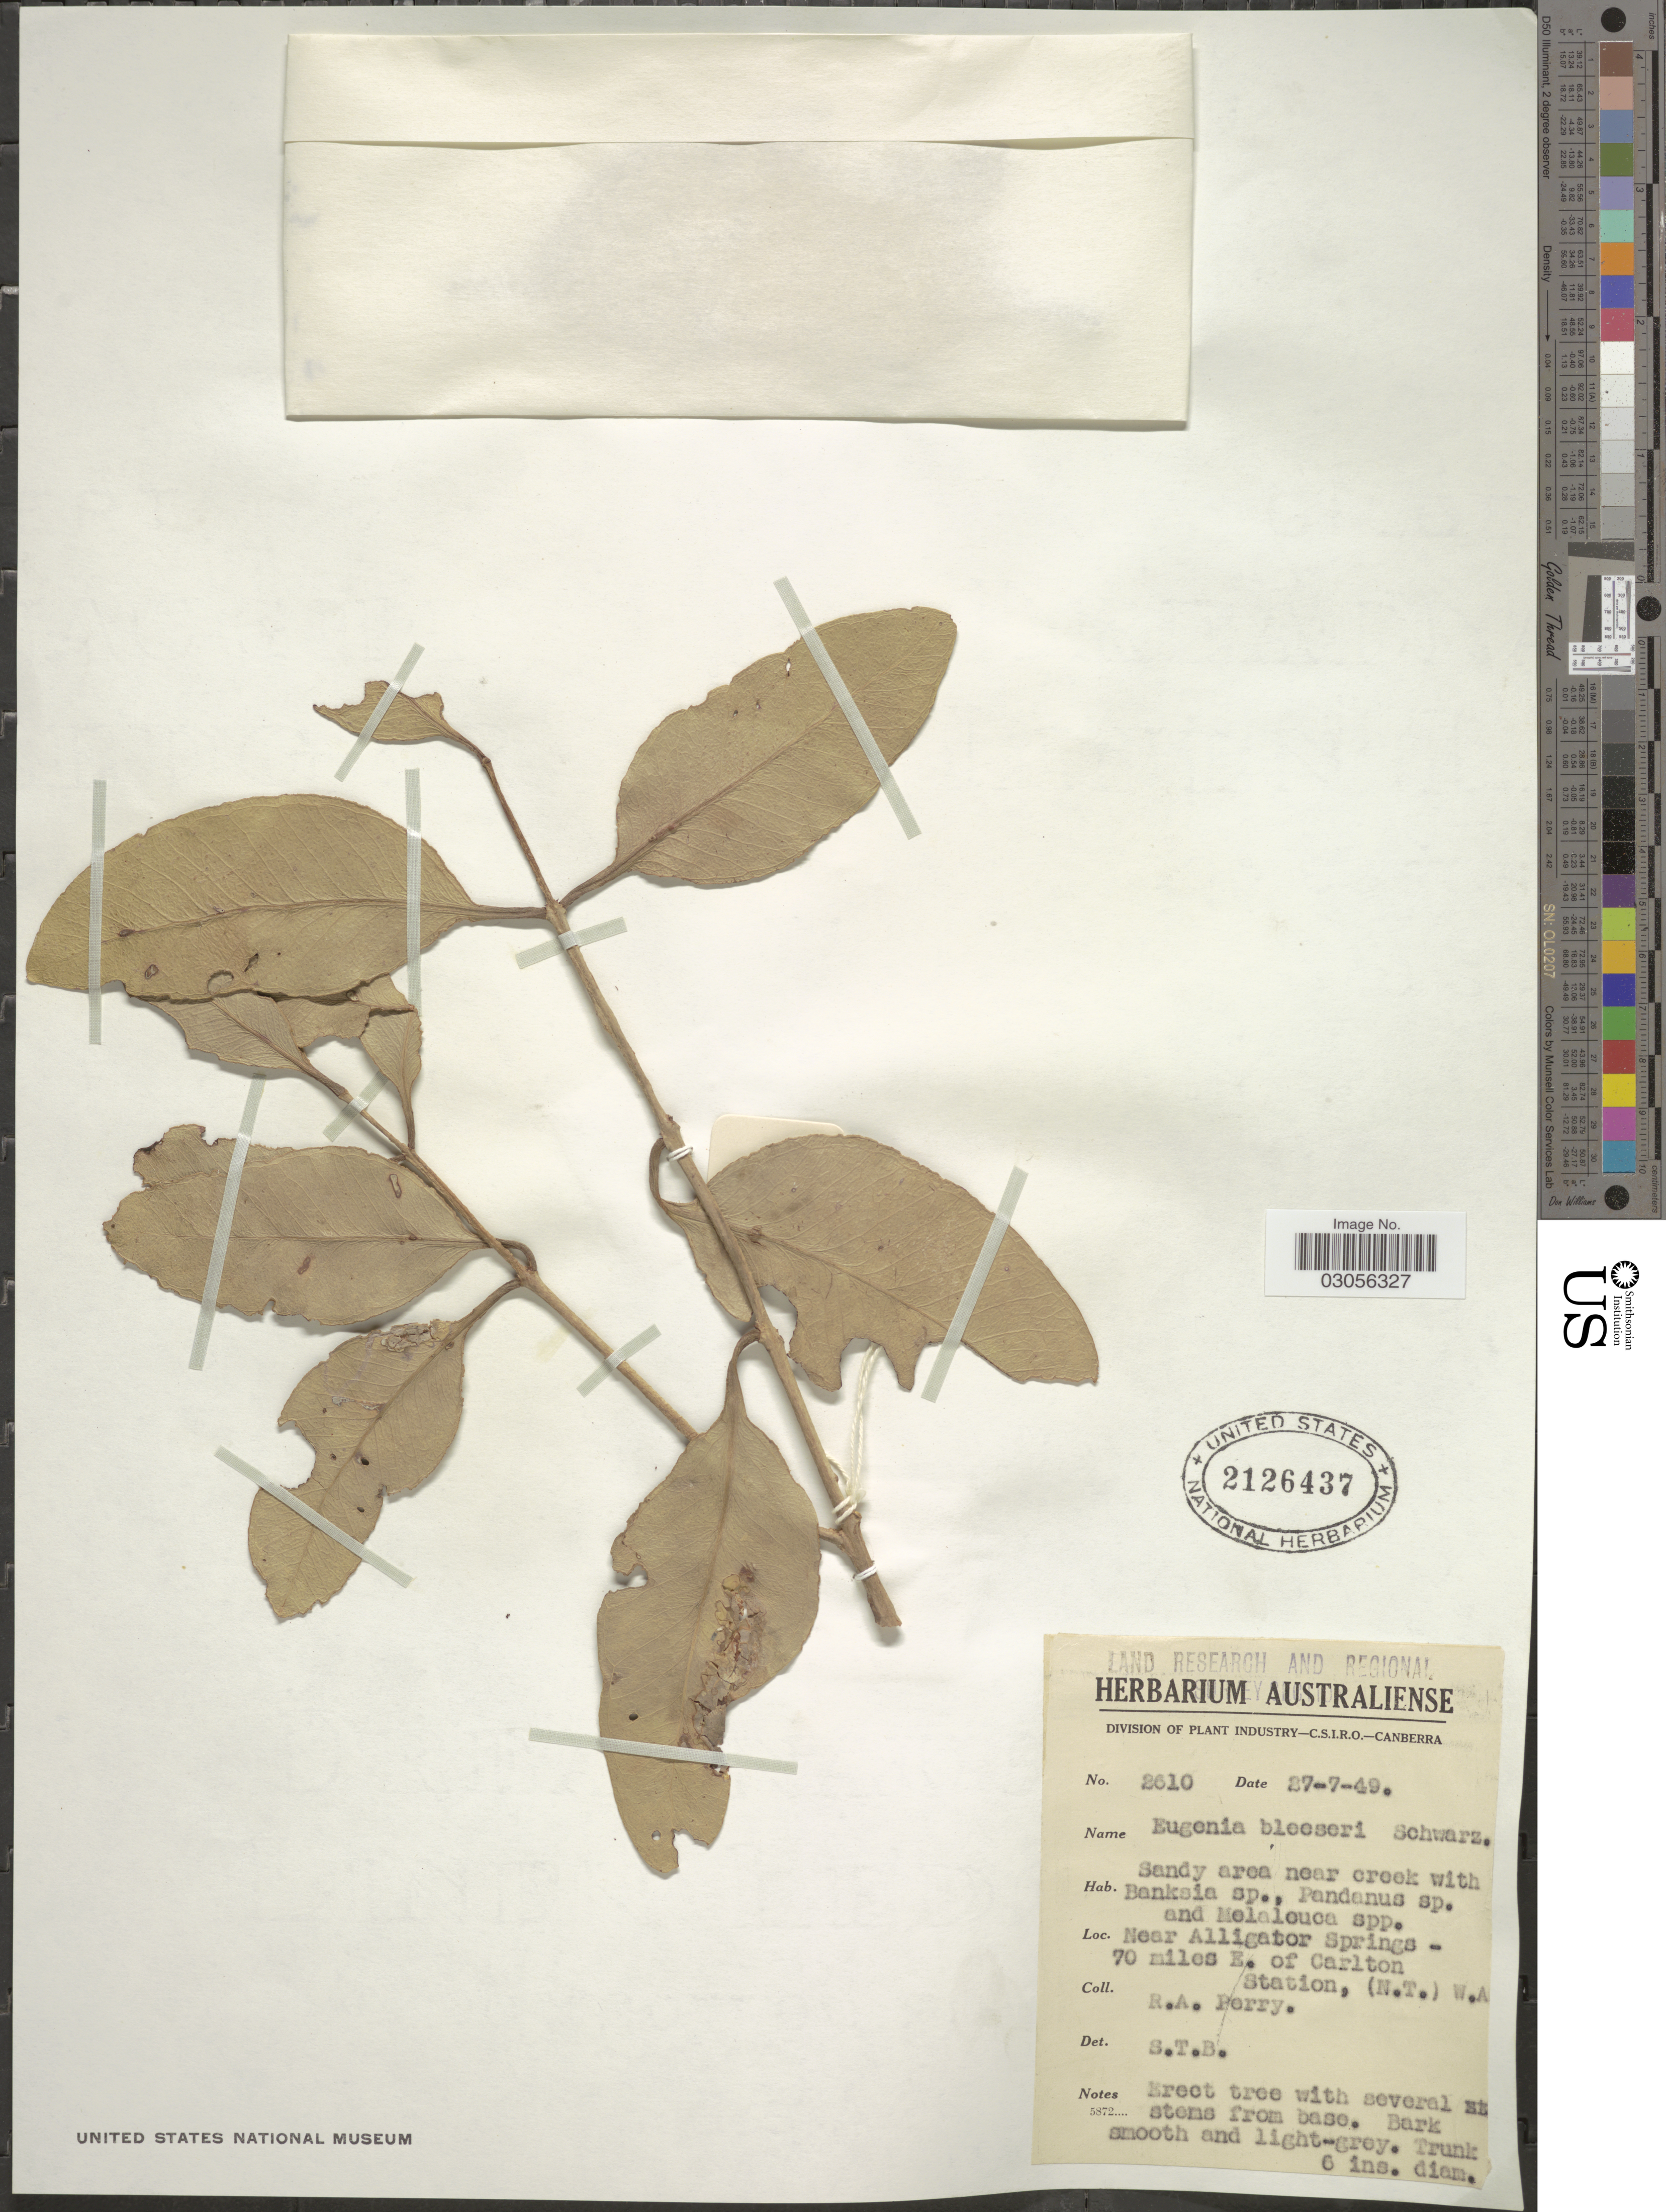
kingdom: Plantae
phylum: Tracheophyta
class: Magnoliopsida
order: Myrtales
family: Myrtaceae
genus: Syzygium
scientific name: Syzygium bleeseri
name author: (O. Schwarz) Byng & Christenh.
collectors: Perry, R. A.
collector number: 2610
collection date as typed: Transcribed d/m/y: 27/7/49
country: Australia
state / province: Western Australia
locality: Near Alligator Springs - 70 miles E. of Carlton Station, (N.T.) W.A.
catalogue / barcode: US 2126437